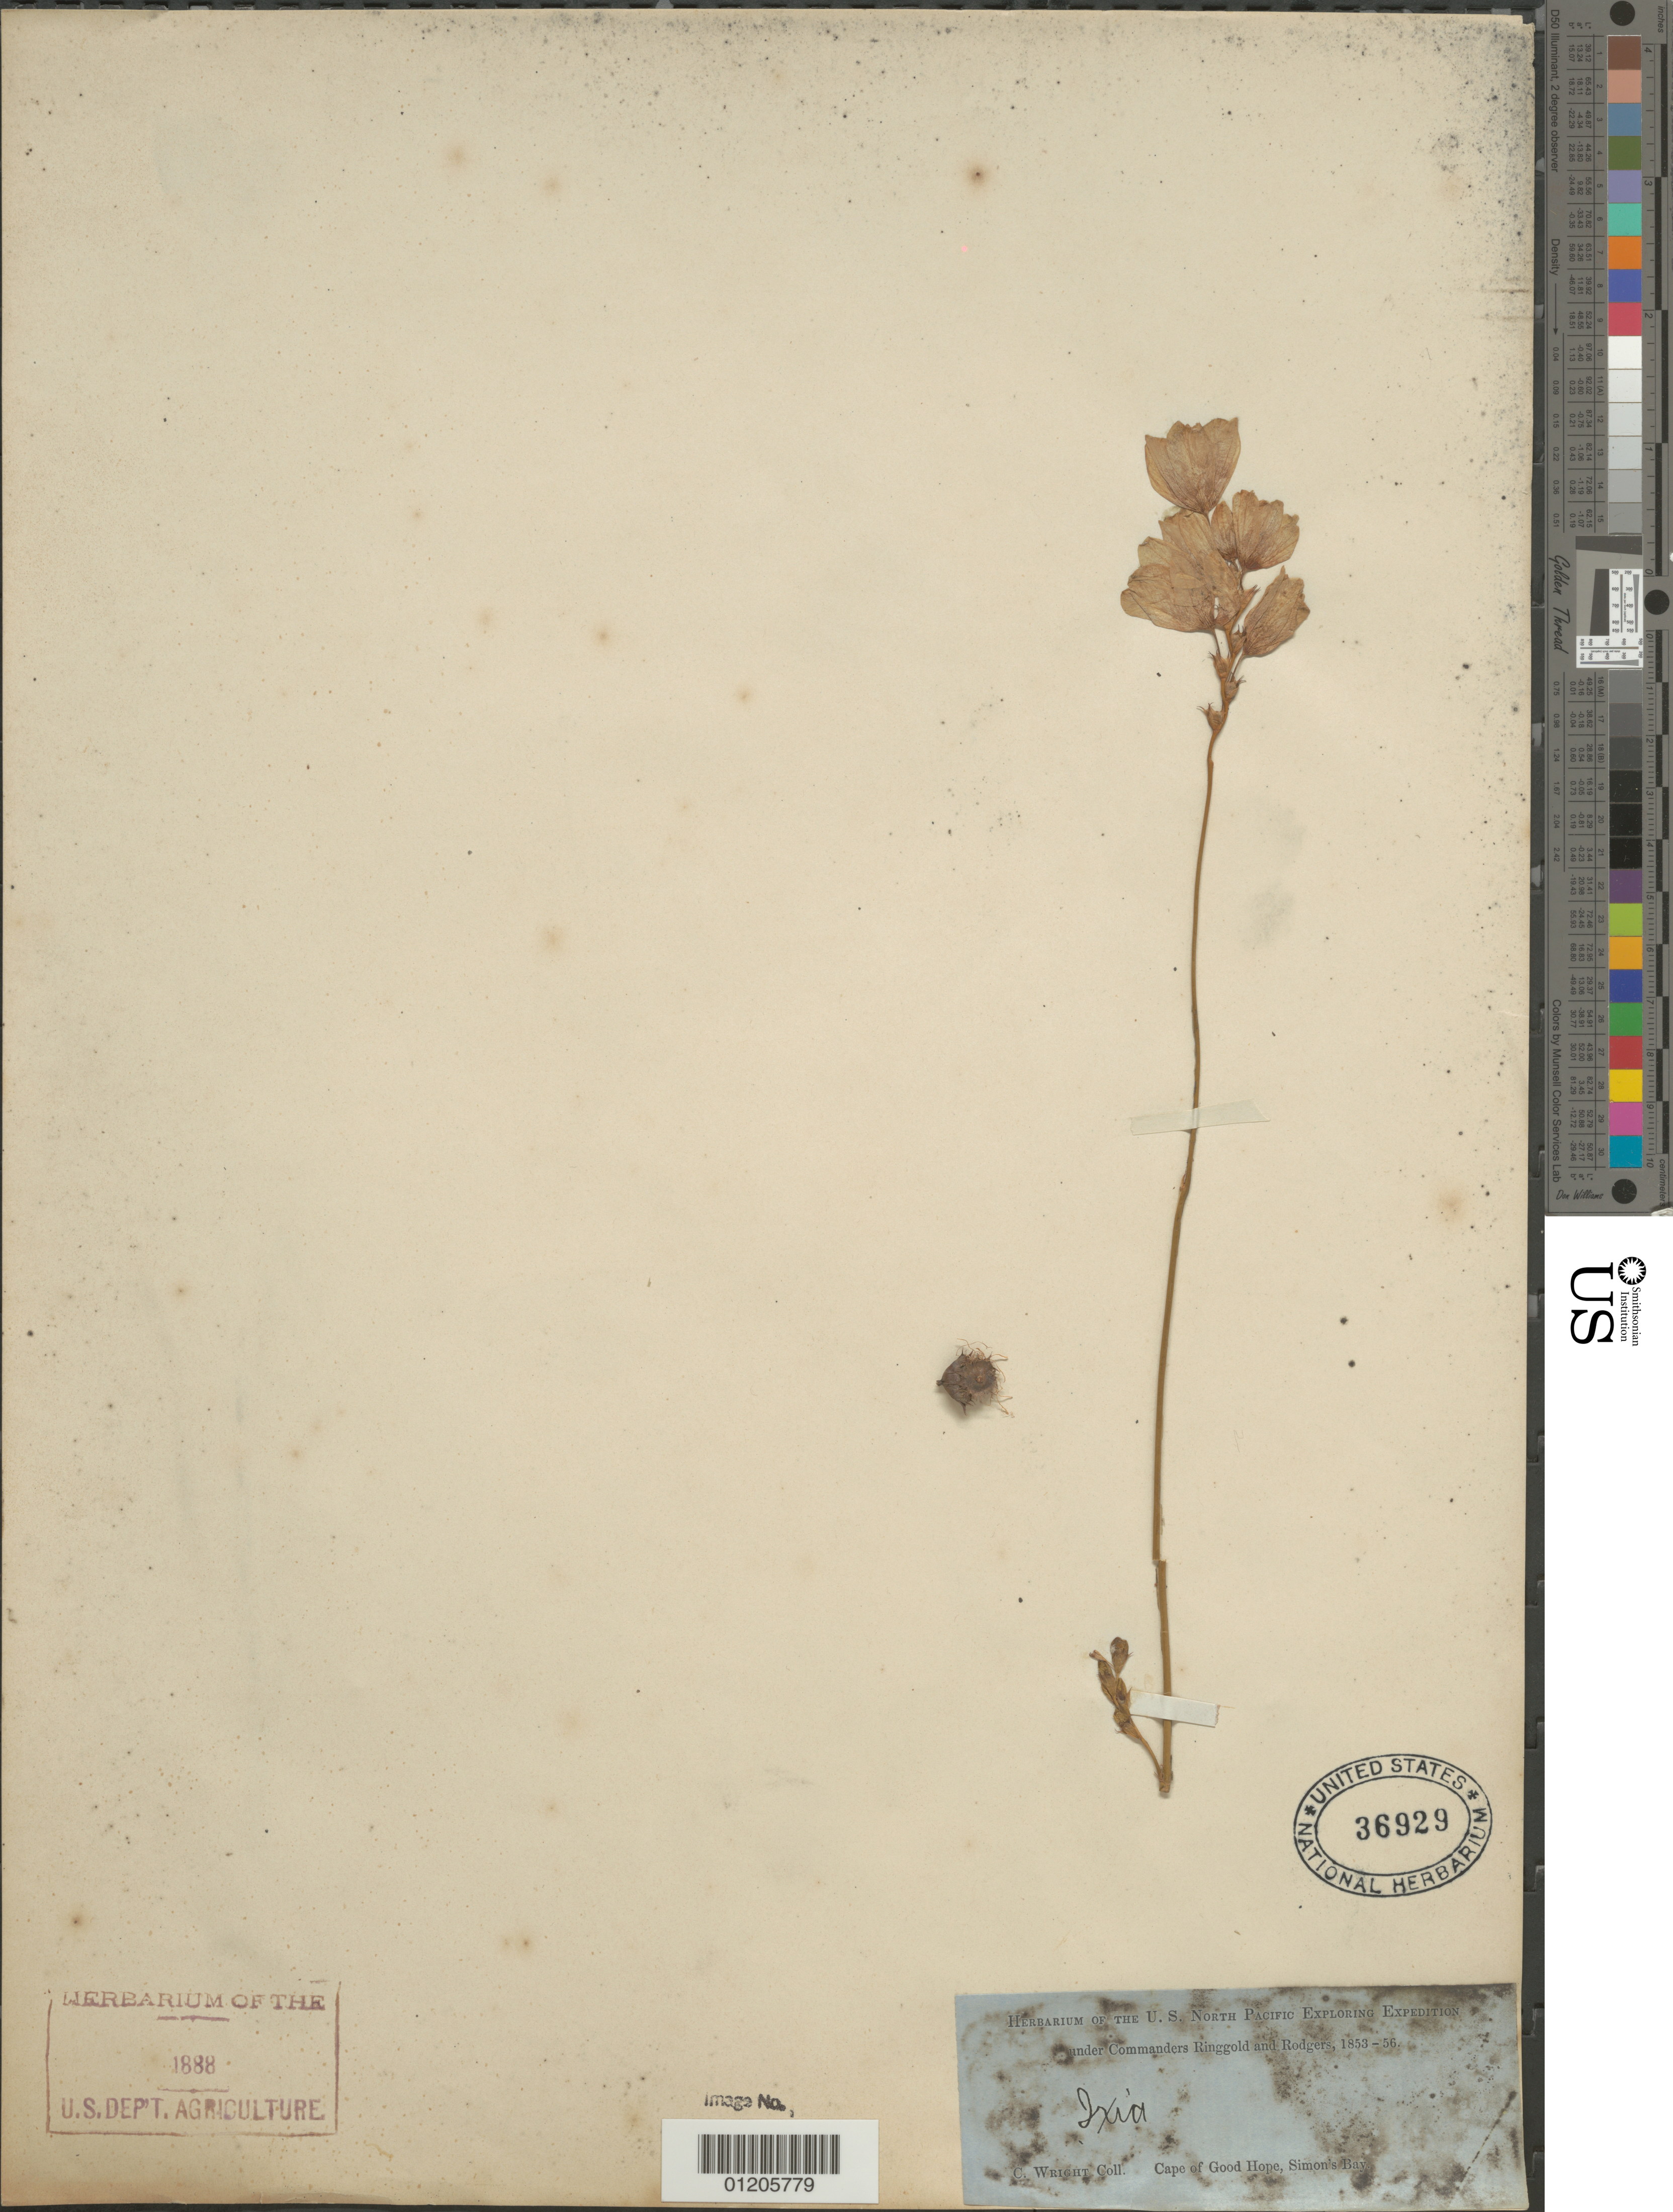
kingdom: Plantae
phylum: Tracheophyta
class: Liliopsida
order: Asparagales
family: Iridaceae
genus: Ixia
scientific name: Ixia sp.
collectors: C. Wright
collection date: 1853/1856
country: South Africa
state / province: Western Cape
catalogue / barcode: US 36929